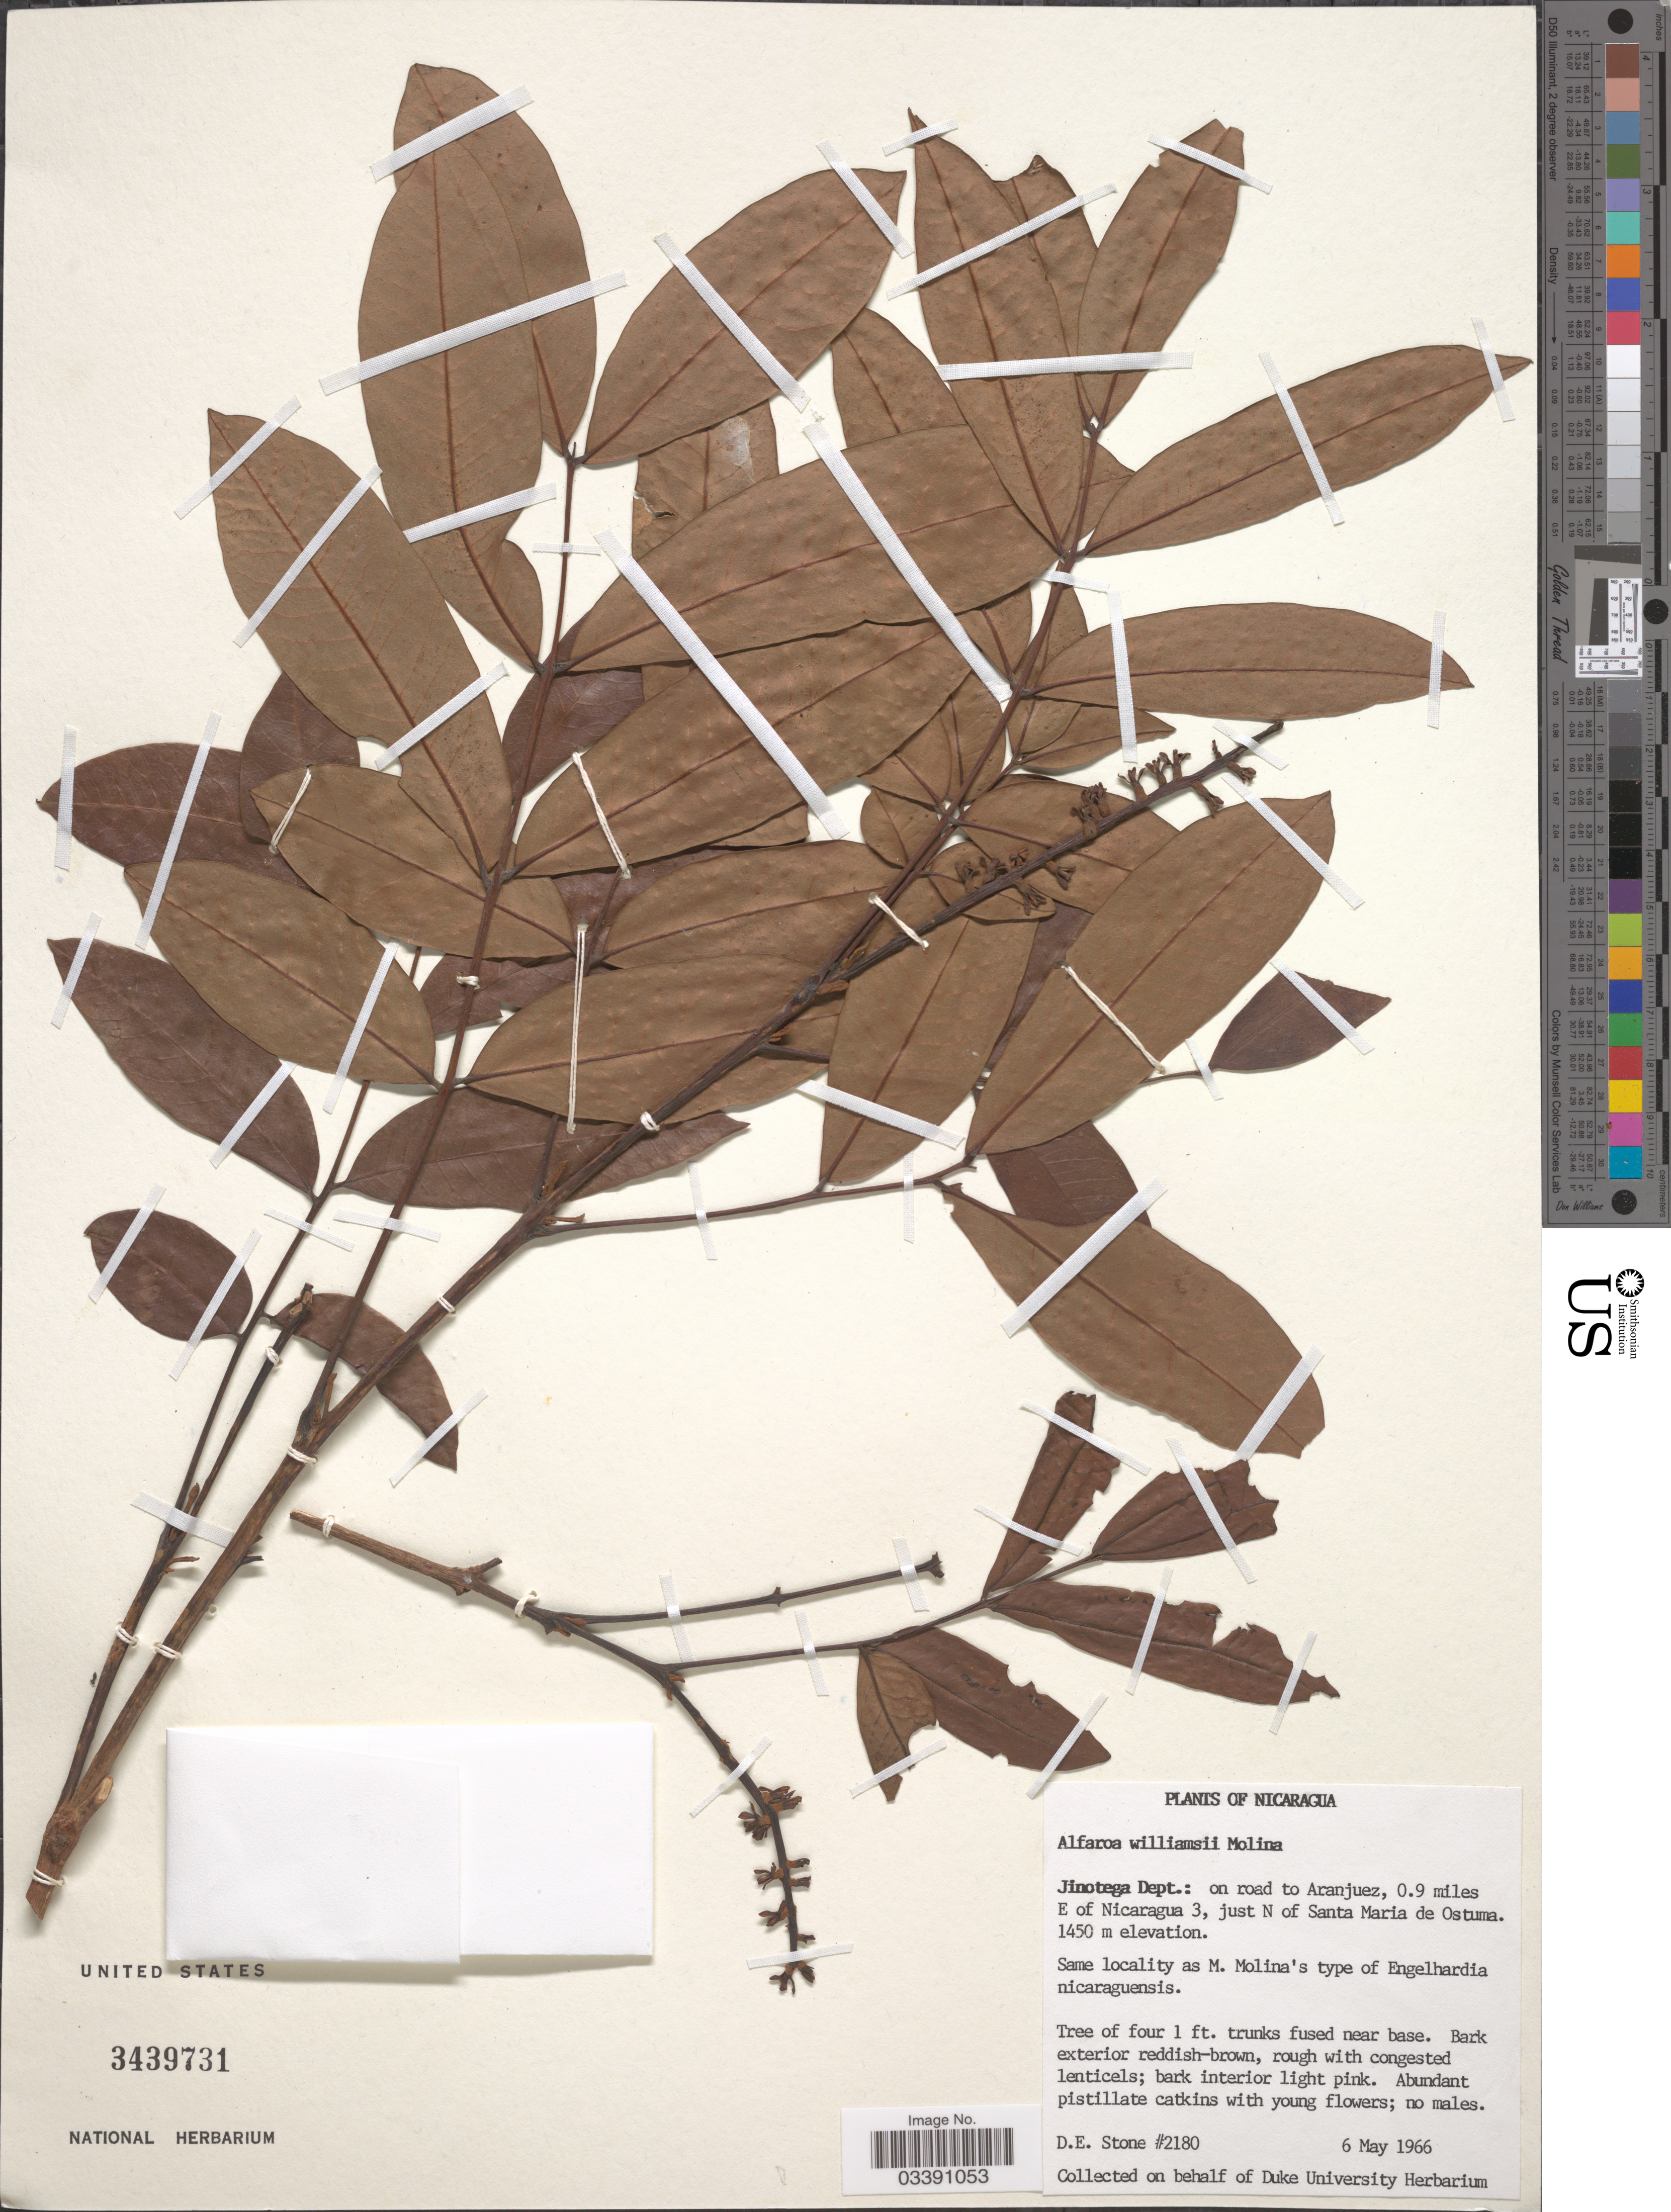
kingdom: Plantae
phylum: Tracheophyta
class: Magnoliopsida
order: Fagales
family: Juglandaceae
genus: Alfaroa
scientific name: Alfaroa williamsii subsp. williamsii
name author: Ant. Molina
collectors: D. E. Stone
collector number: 2180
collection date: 1966-05-06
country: Nicaragua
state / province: Jinotega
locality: Jinotega Dept.: on road to Aranjuez, 0.9 miles E of Nicaragua 3, just N of Santa Maria de Ostuma.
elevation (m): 1450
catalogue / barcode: US 3439731